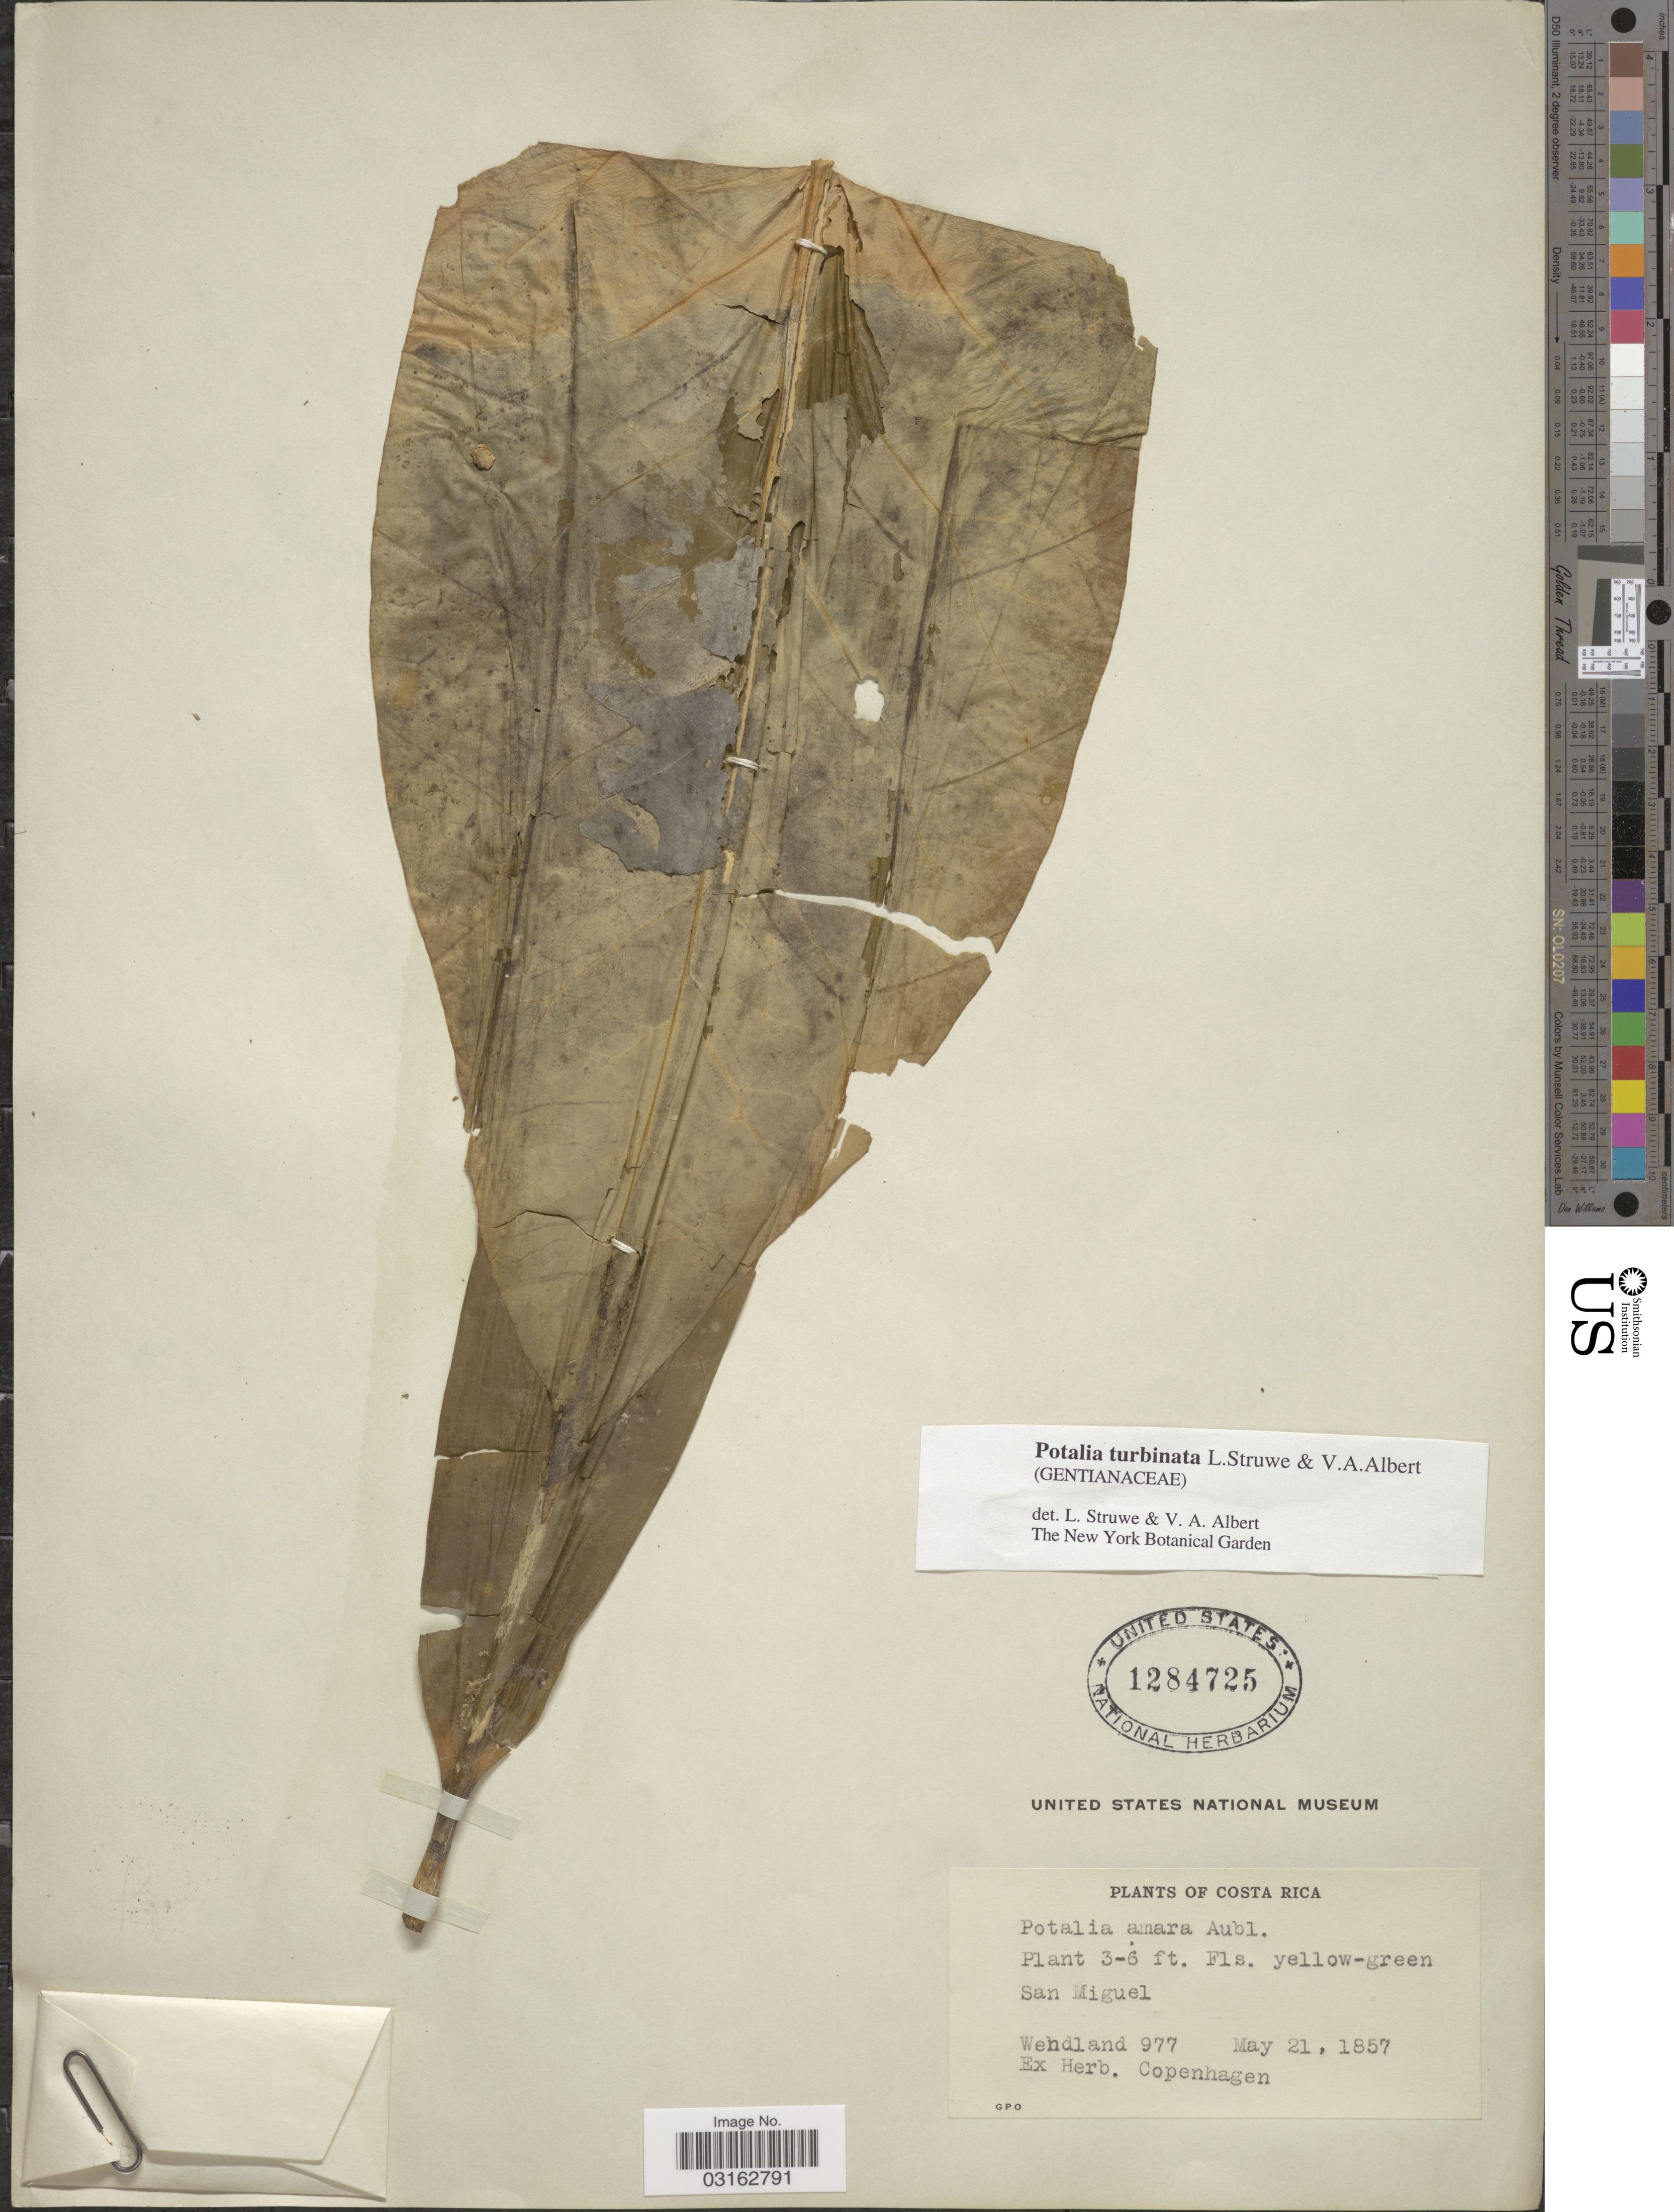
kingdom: Plantae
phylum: Tracheophyta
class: Magnoliopsida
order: Gentianales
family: Gentianaceae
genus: Potalia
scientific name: Potalia turbinata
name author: Struwe & V.A. Albert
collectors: -- Wendland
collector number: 977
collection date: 1857-05-21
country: Costa Rica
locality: San Miguel.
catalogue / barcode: US 1284725